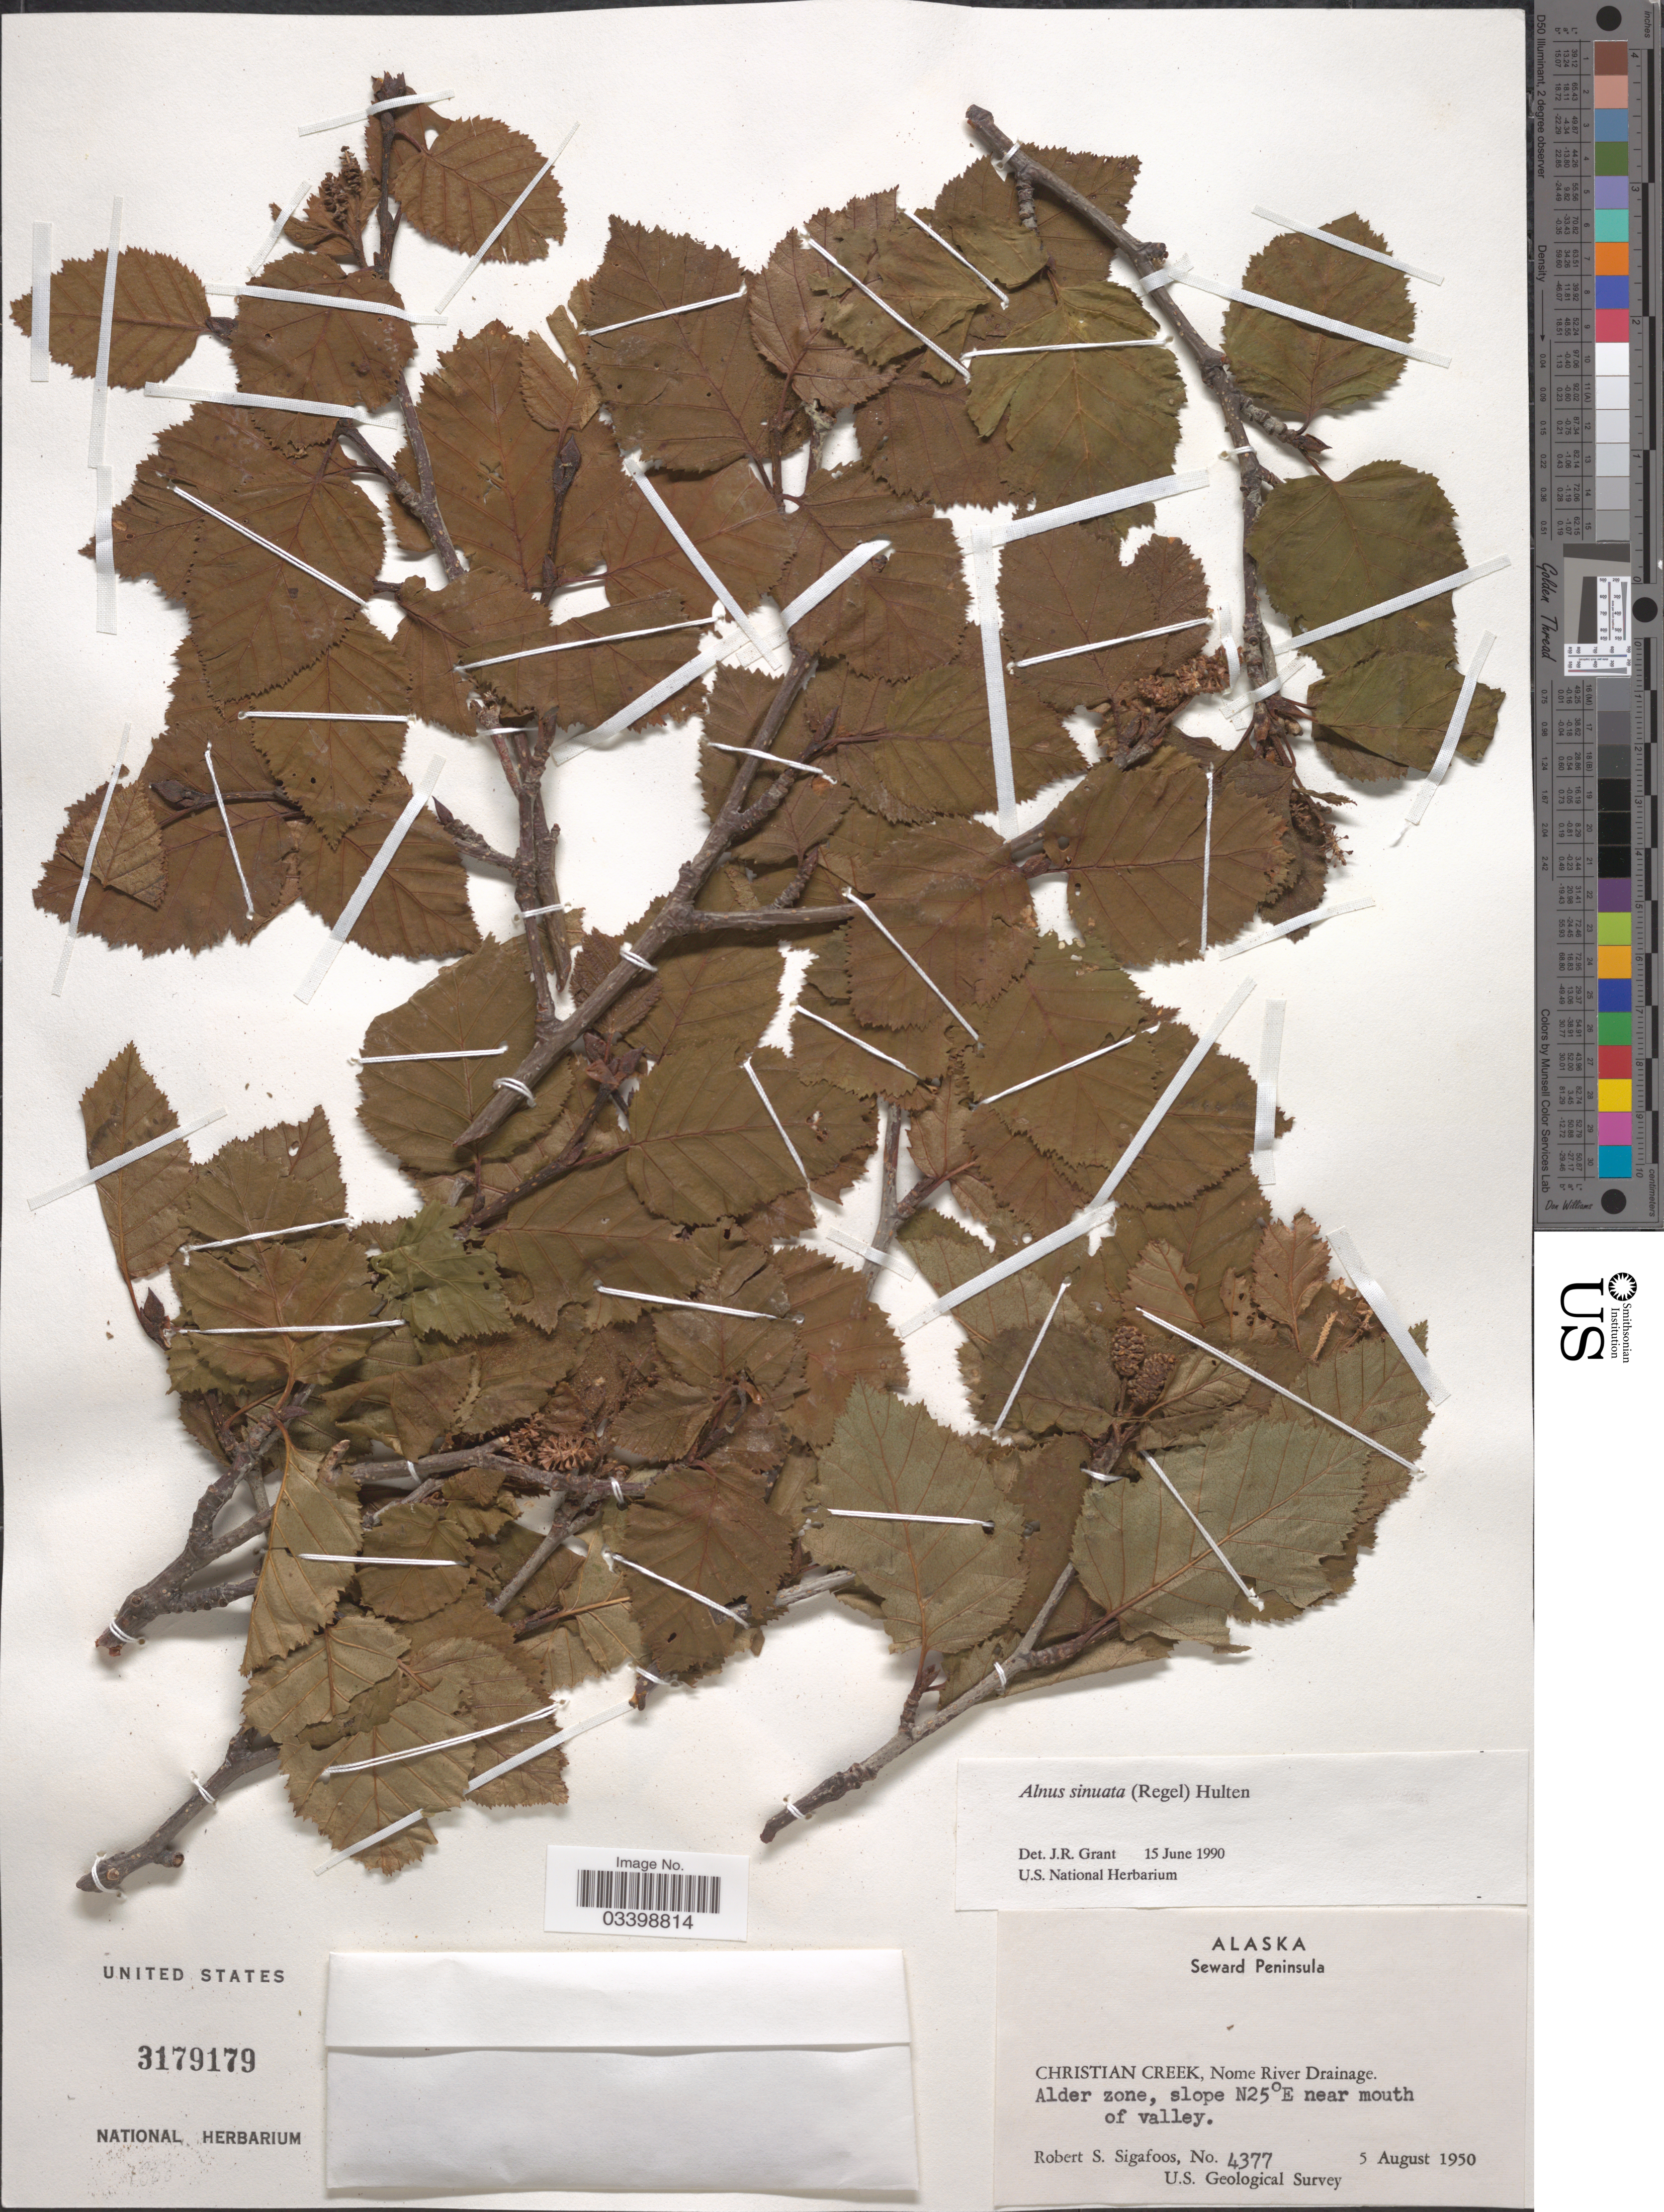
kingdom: Plantae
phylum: Tracheophyta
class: Magnoliopsida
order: Fagales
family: Betulaceae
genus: Alnus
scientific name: Alnus viridis subsp. sinuata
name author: Regel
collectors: R. Sigafoos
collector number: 4377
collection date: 1950-08-05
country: United States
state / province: Alaska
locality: Seward Peninsula. Christian Creek, Nome River Drainage. Alder zone, slope N25°E near mouth of valley.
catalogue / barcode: US 3179179